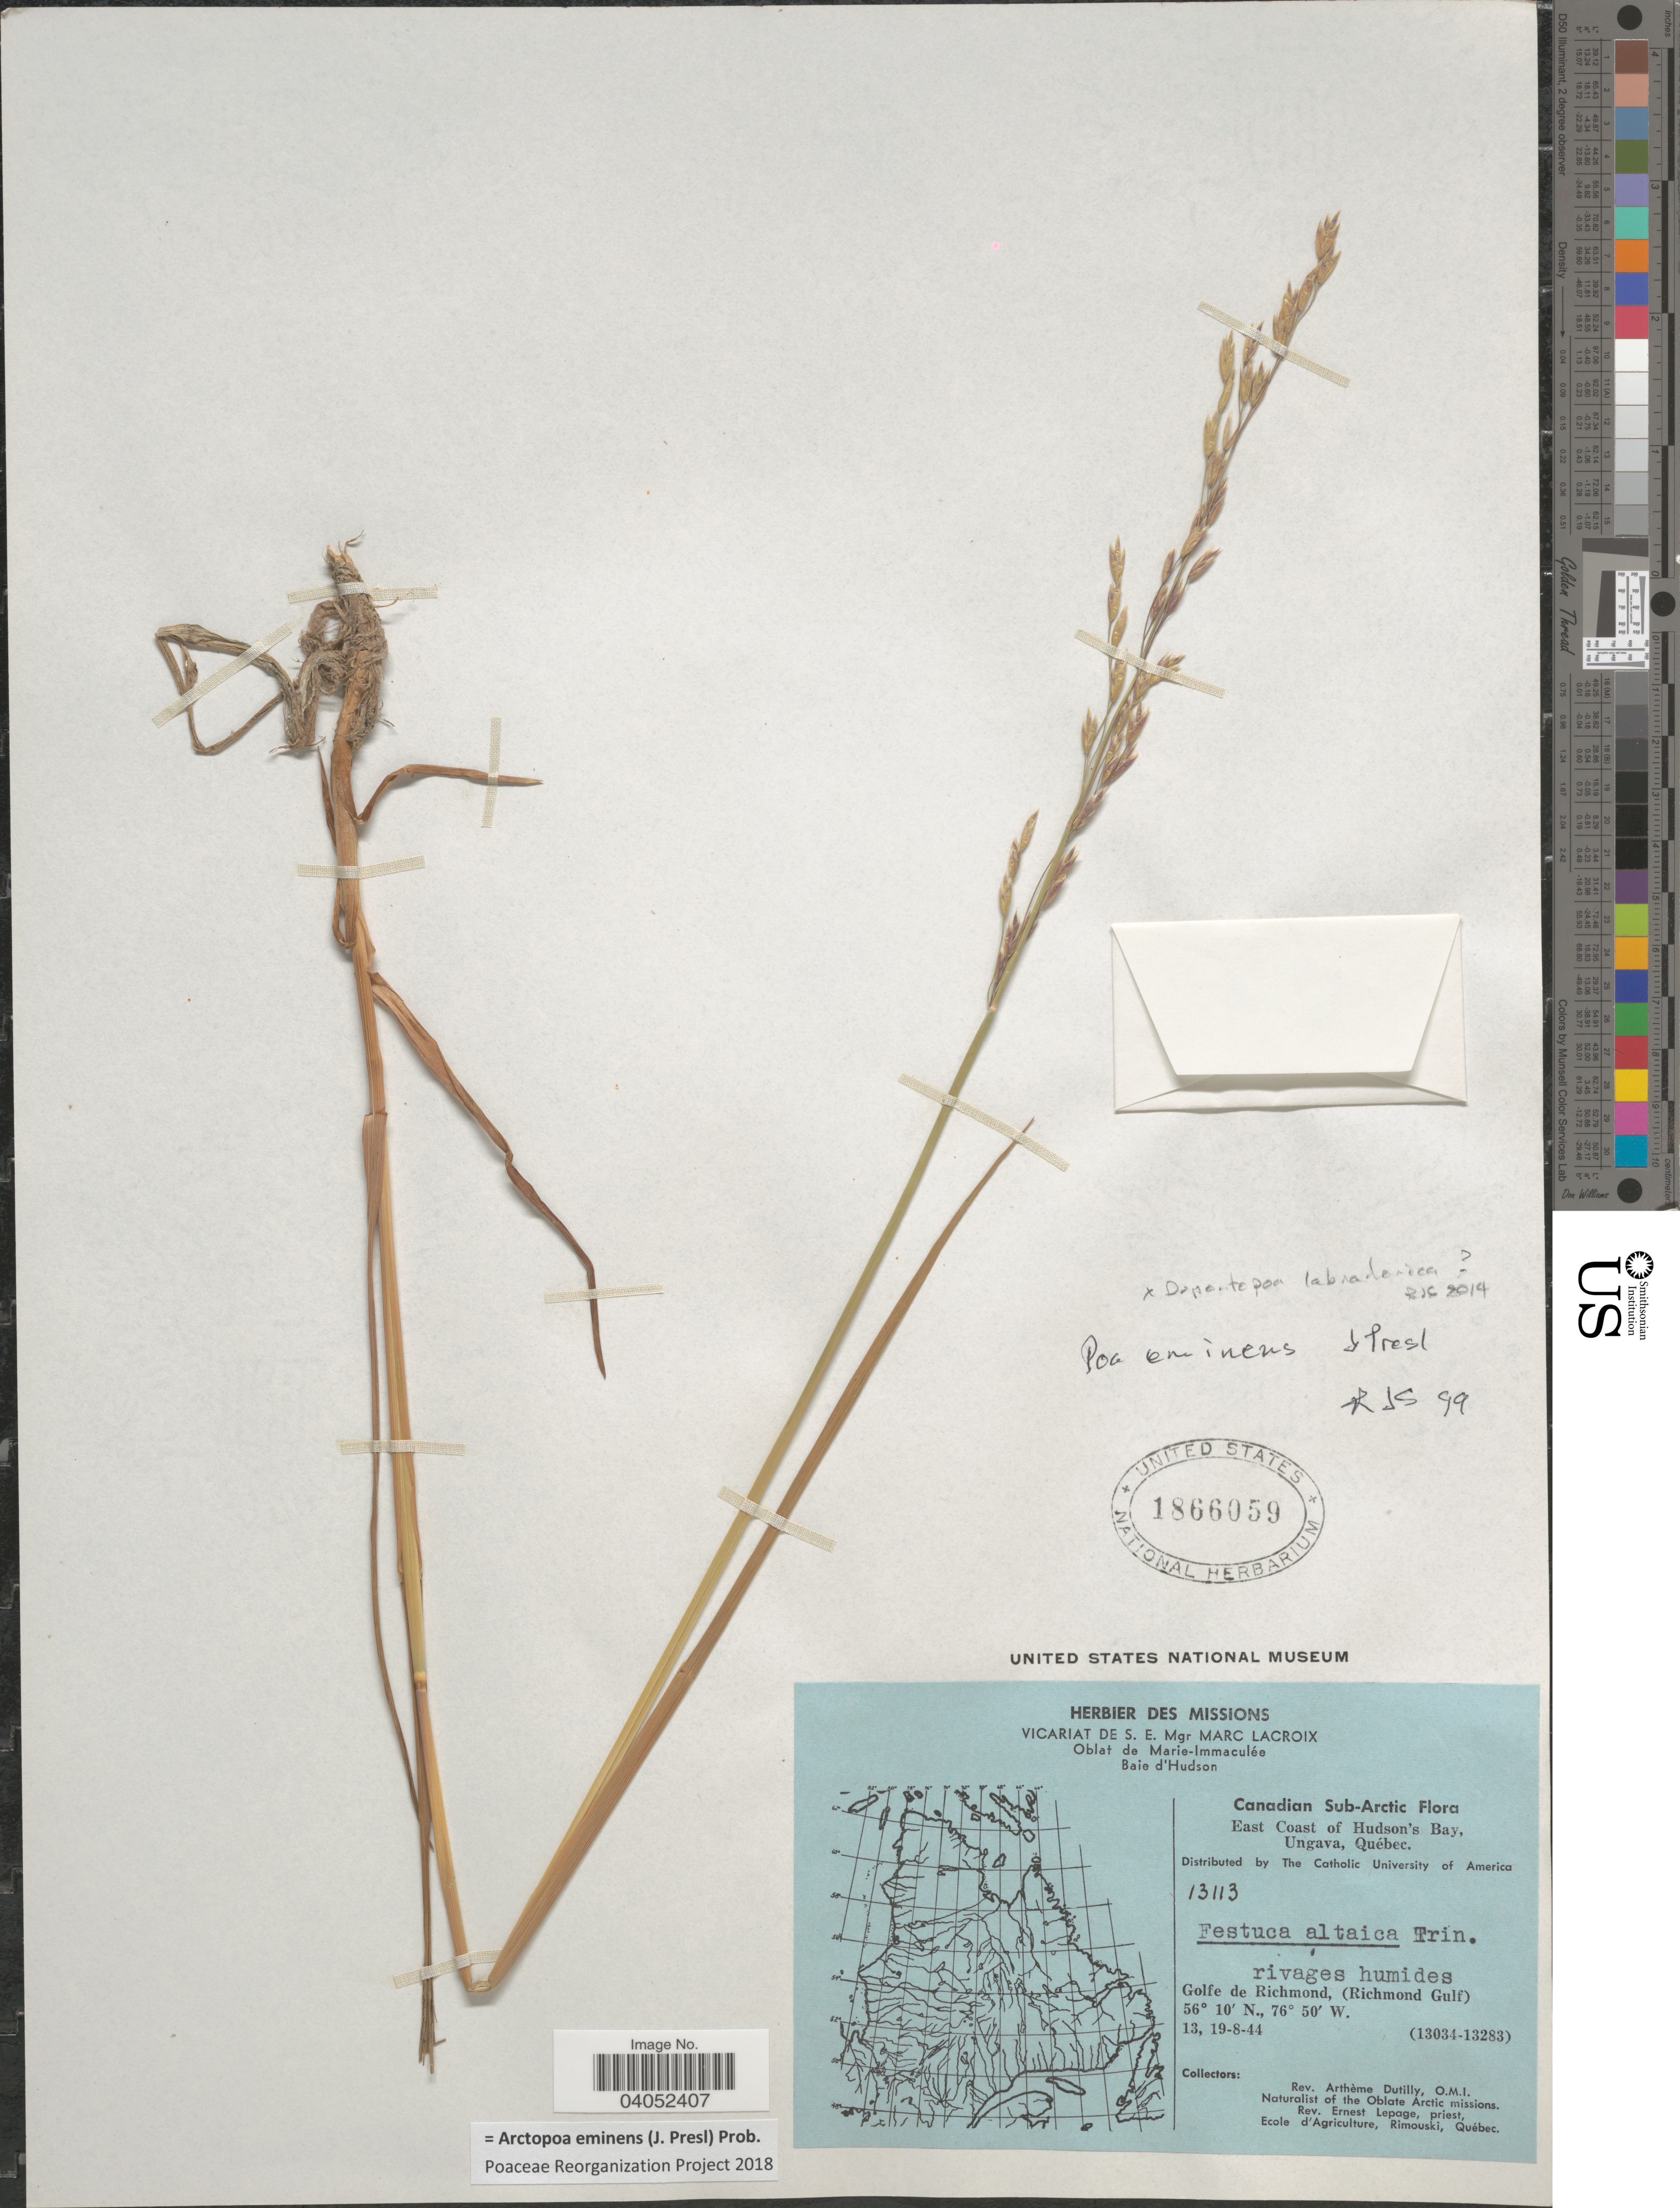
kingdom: Plantae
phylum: Tracheophyta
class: Liliopsida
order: Poales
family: Poaceae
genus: Arctopoa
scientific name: Arctopoa eminens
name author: (J. Presl) Prob.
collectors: A. Dutilly & E. Lepage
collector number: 13113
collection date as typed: Transcribed d/m/y: 13/8/44 to 19/8/44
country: Canada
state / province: Quebec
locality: Canadian Sub-Arctic. East Coast of Hudson's Bay, Ungava. Golfe de Richmond, (Richmond Gulf).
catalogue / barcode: US 1866059